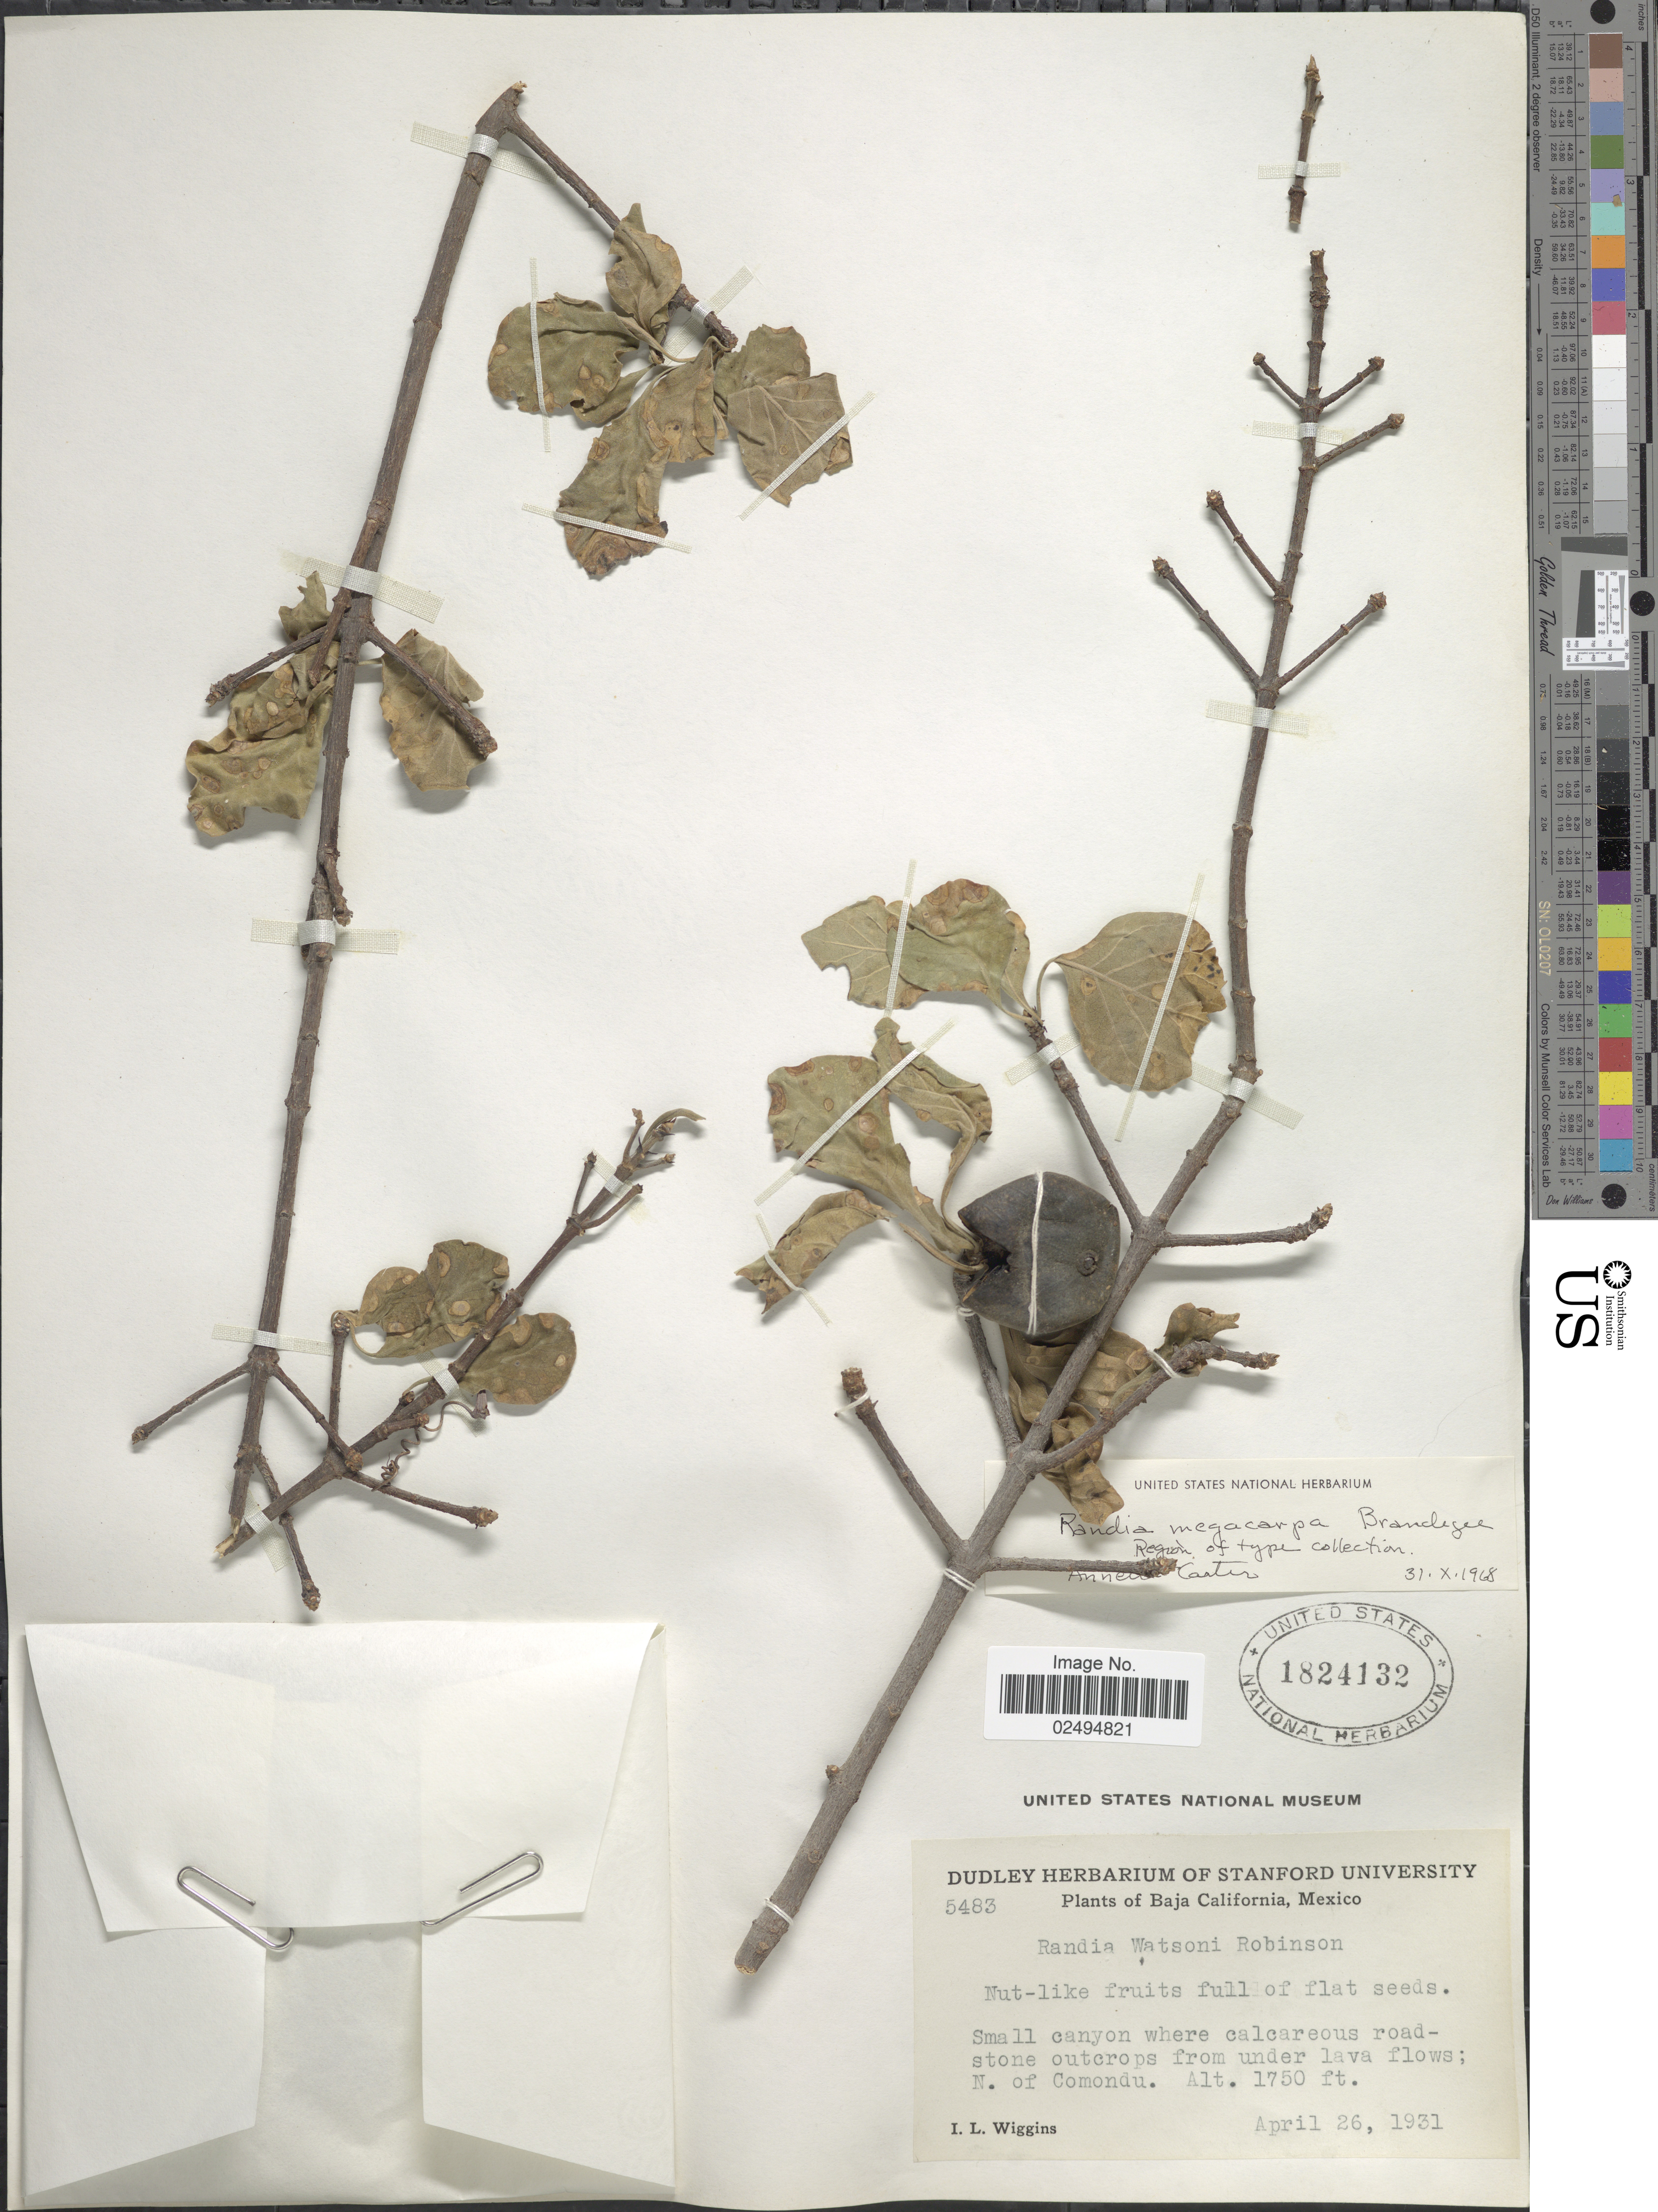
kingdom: Plantae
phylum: Tracheophyta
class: Magnoliopsida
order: Gentianales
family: Rubiaceae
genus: Randia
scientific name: Randia megacarpa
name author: Brandegee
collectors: I. L. Wiggins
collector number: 5483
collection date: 1931-04-26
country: Mexico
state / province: Baja California Sur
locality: Small canyon where calcareous road-stone outcrops from under lava flows; N. of Comondu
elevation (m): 533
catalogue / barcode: US 1824132